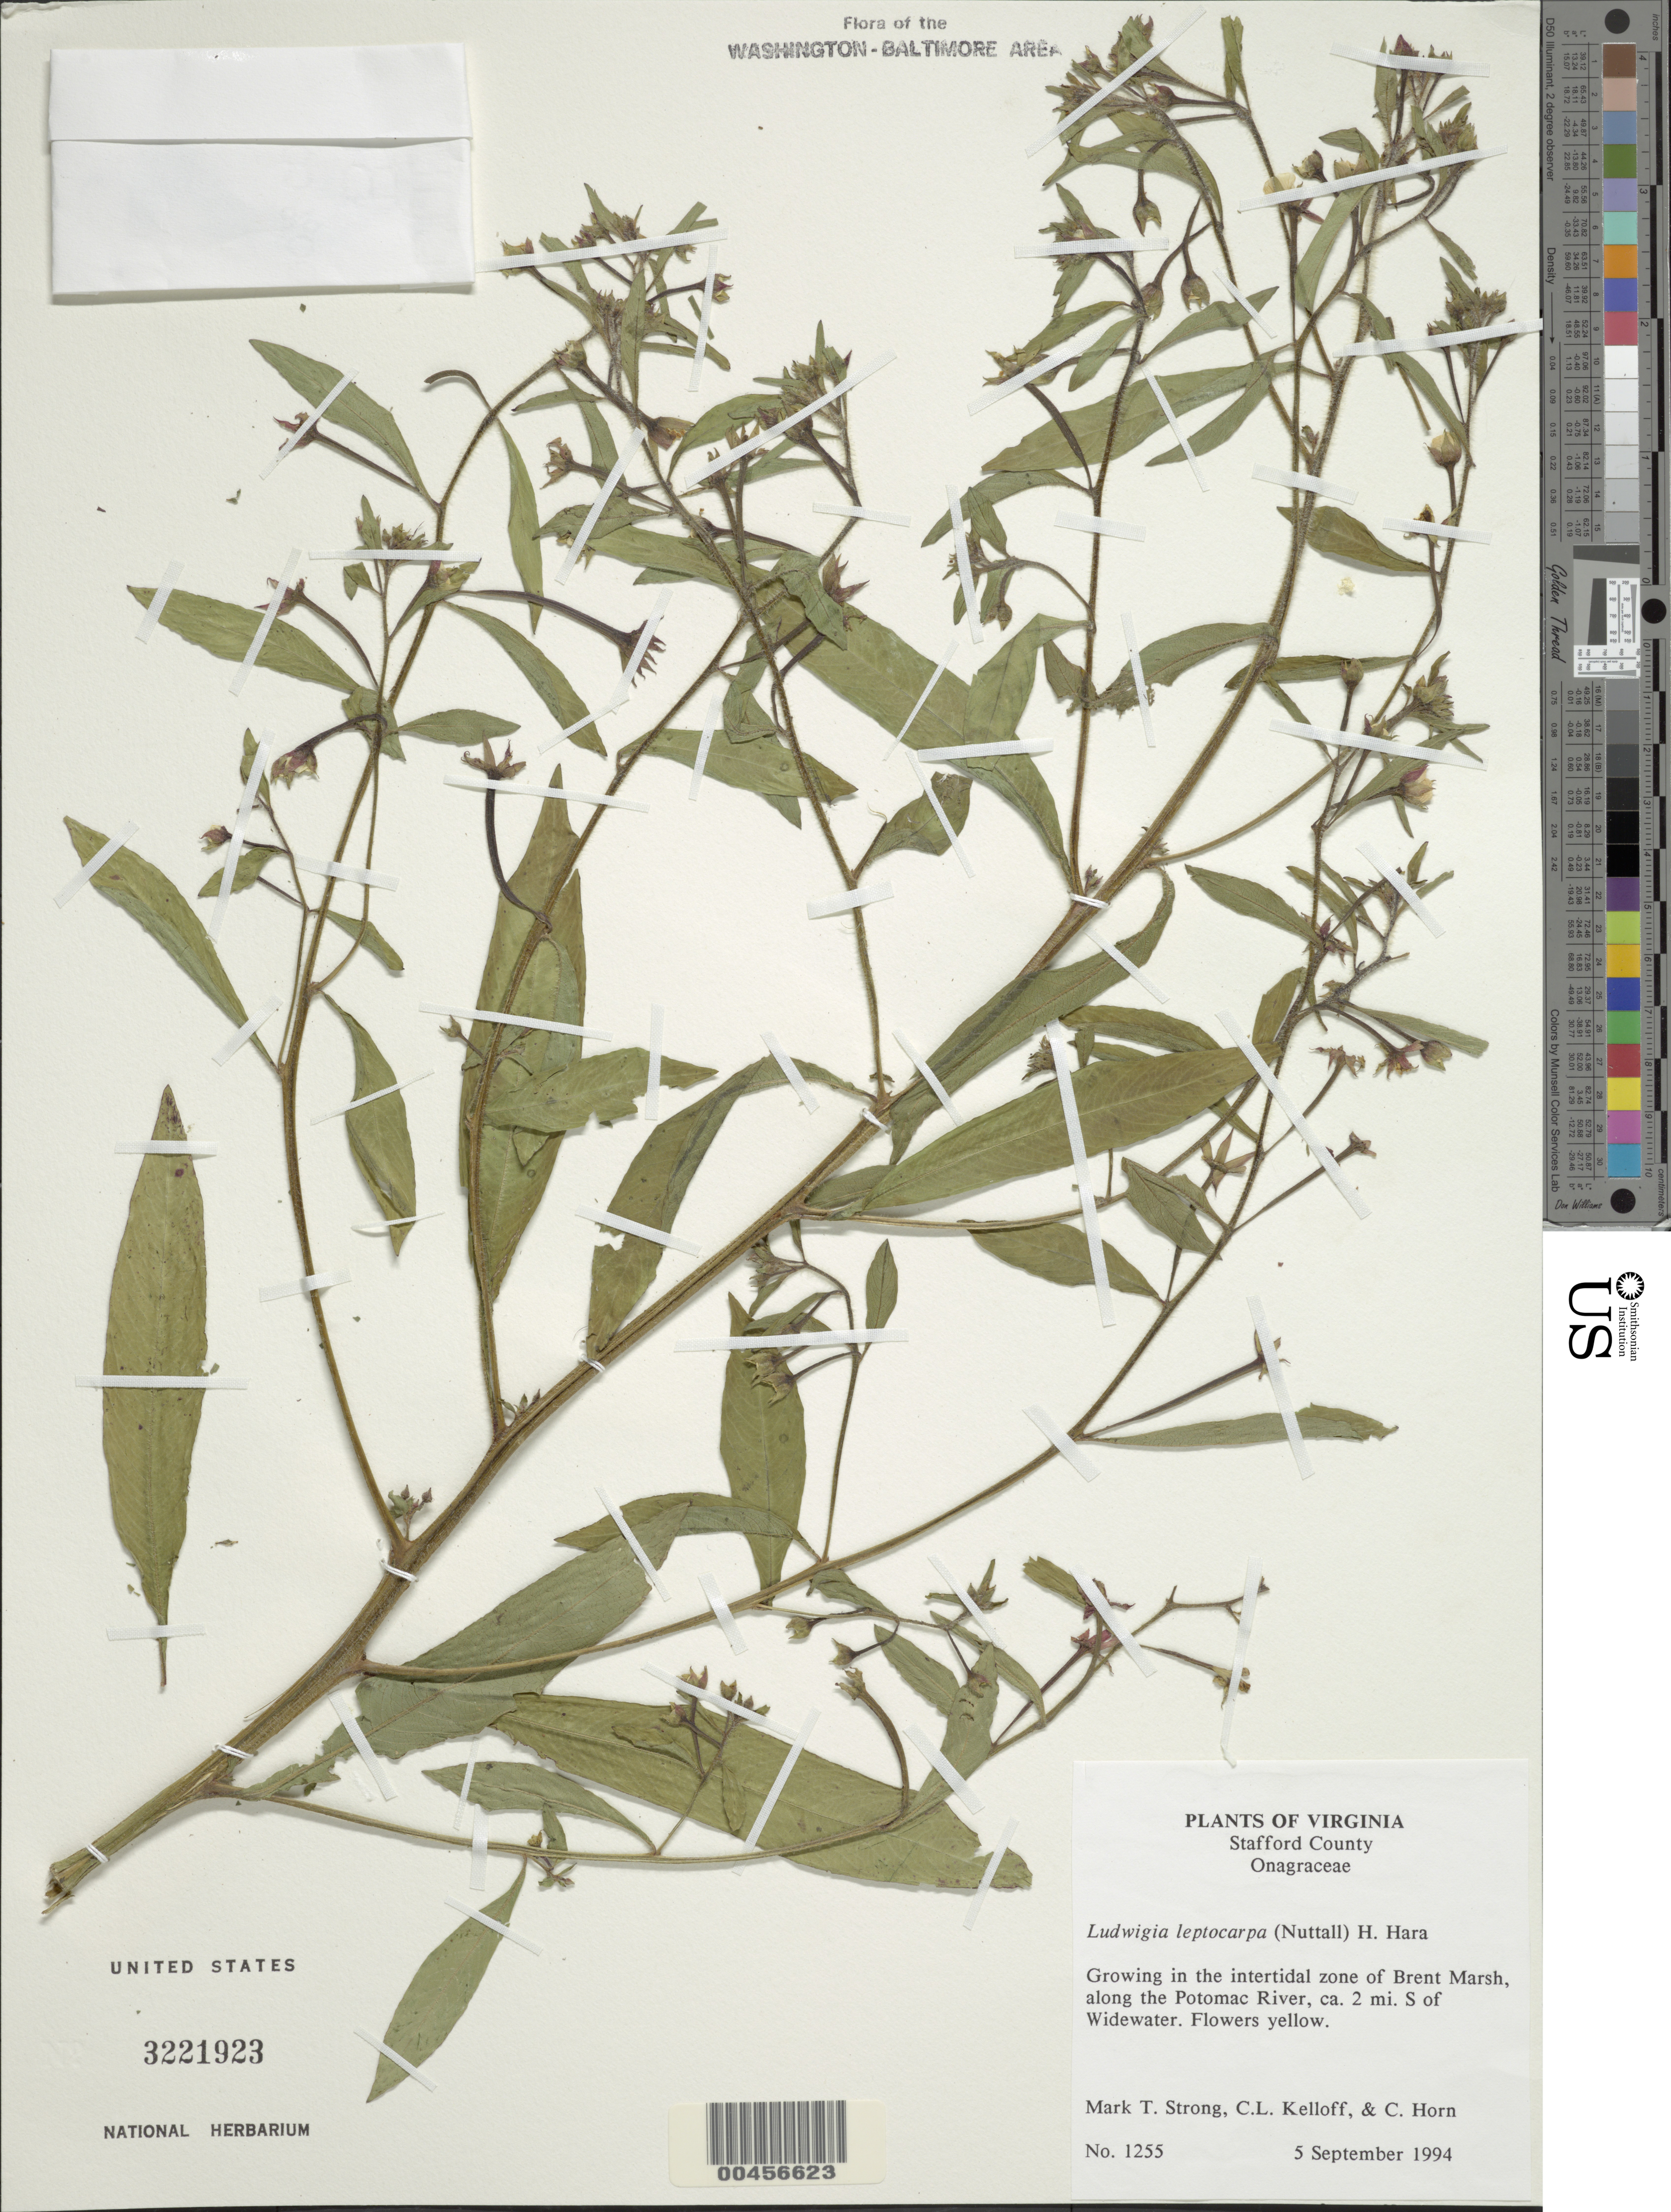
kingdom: Plantae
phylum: Tracheophyta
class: Magnoliopsida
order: Myrtales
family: Onagraceae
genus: Ludwigia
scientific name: Ludwigia leptocarpa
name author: (Nutt.) H. Hara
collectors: M. T. Strong, C. L. Kelloff & C. Horn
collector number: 1255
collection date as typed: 05 Sep 1994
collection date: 1994-09-05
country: United States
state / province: Virginia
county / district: Stafford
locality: Brent Marsh along the Potomac River, S of Widewater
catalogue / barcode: US 3221923